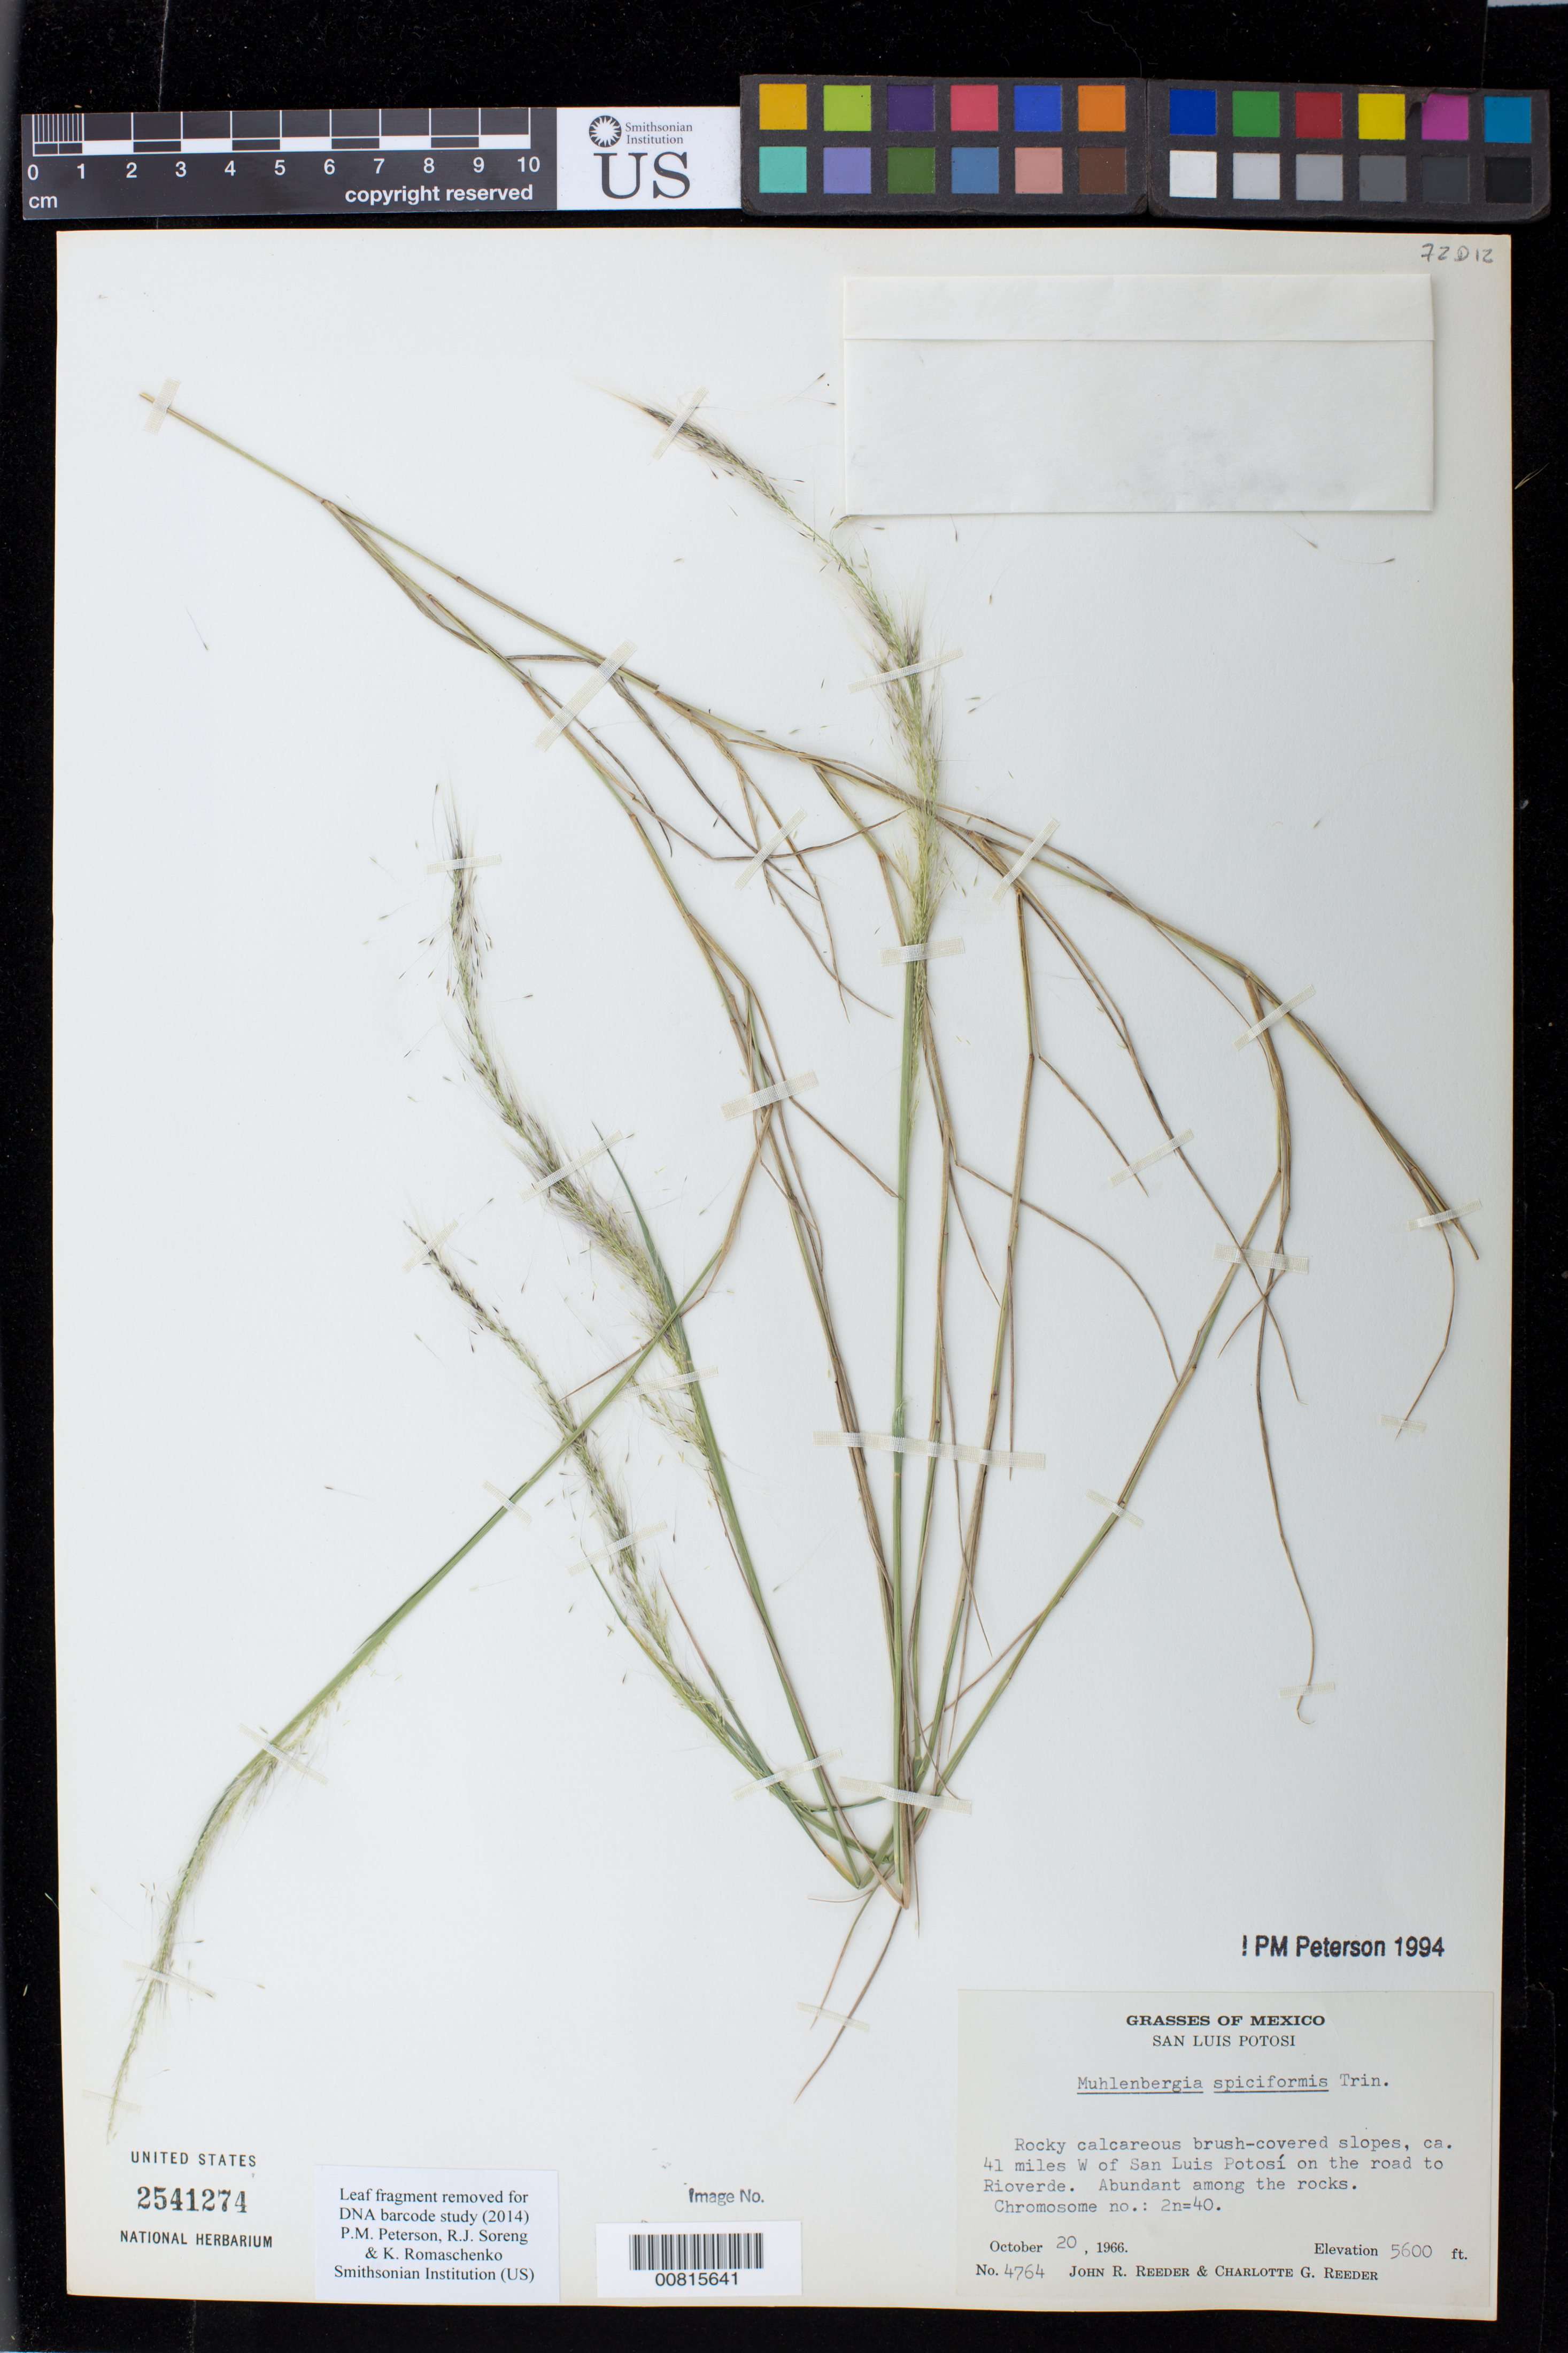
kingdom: Plantae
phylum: Tracheophyta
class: Liliopsida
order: Poales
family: Poaceae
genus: Muhlenbergia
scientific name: Muhlenbergia spiciformis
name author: Trin.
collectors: J. R. Reeder & C. G. Reeder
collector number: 4764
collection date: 1966-10-20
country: Mexico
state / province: San Luis Potosi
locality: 41 mi W of San Luis Potosi on the road to Rioverde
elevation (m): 1707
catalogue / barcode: US 2541274